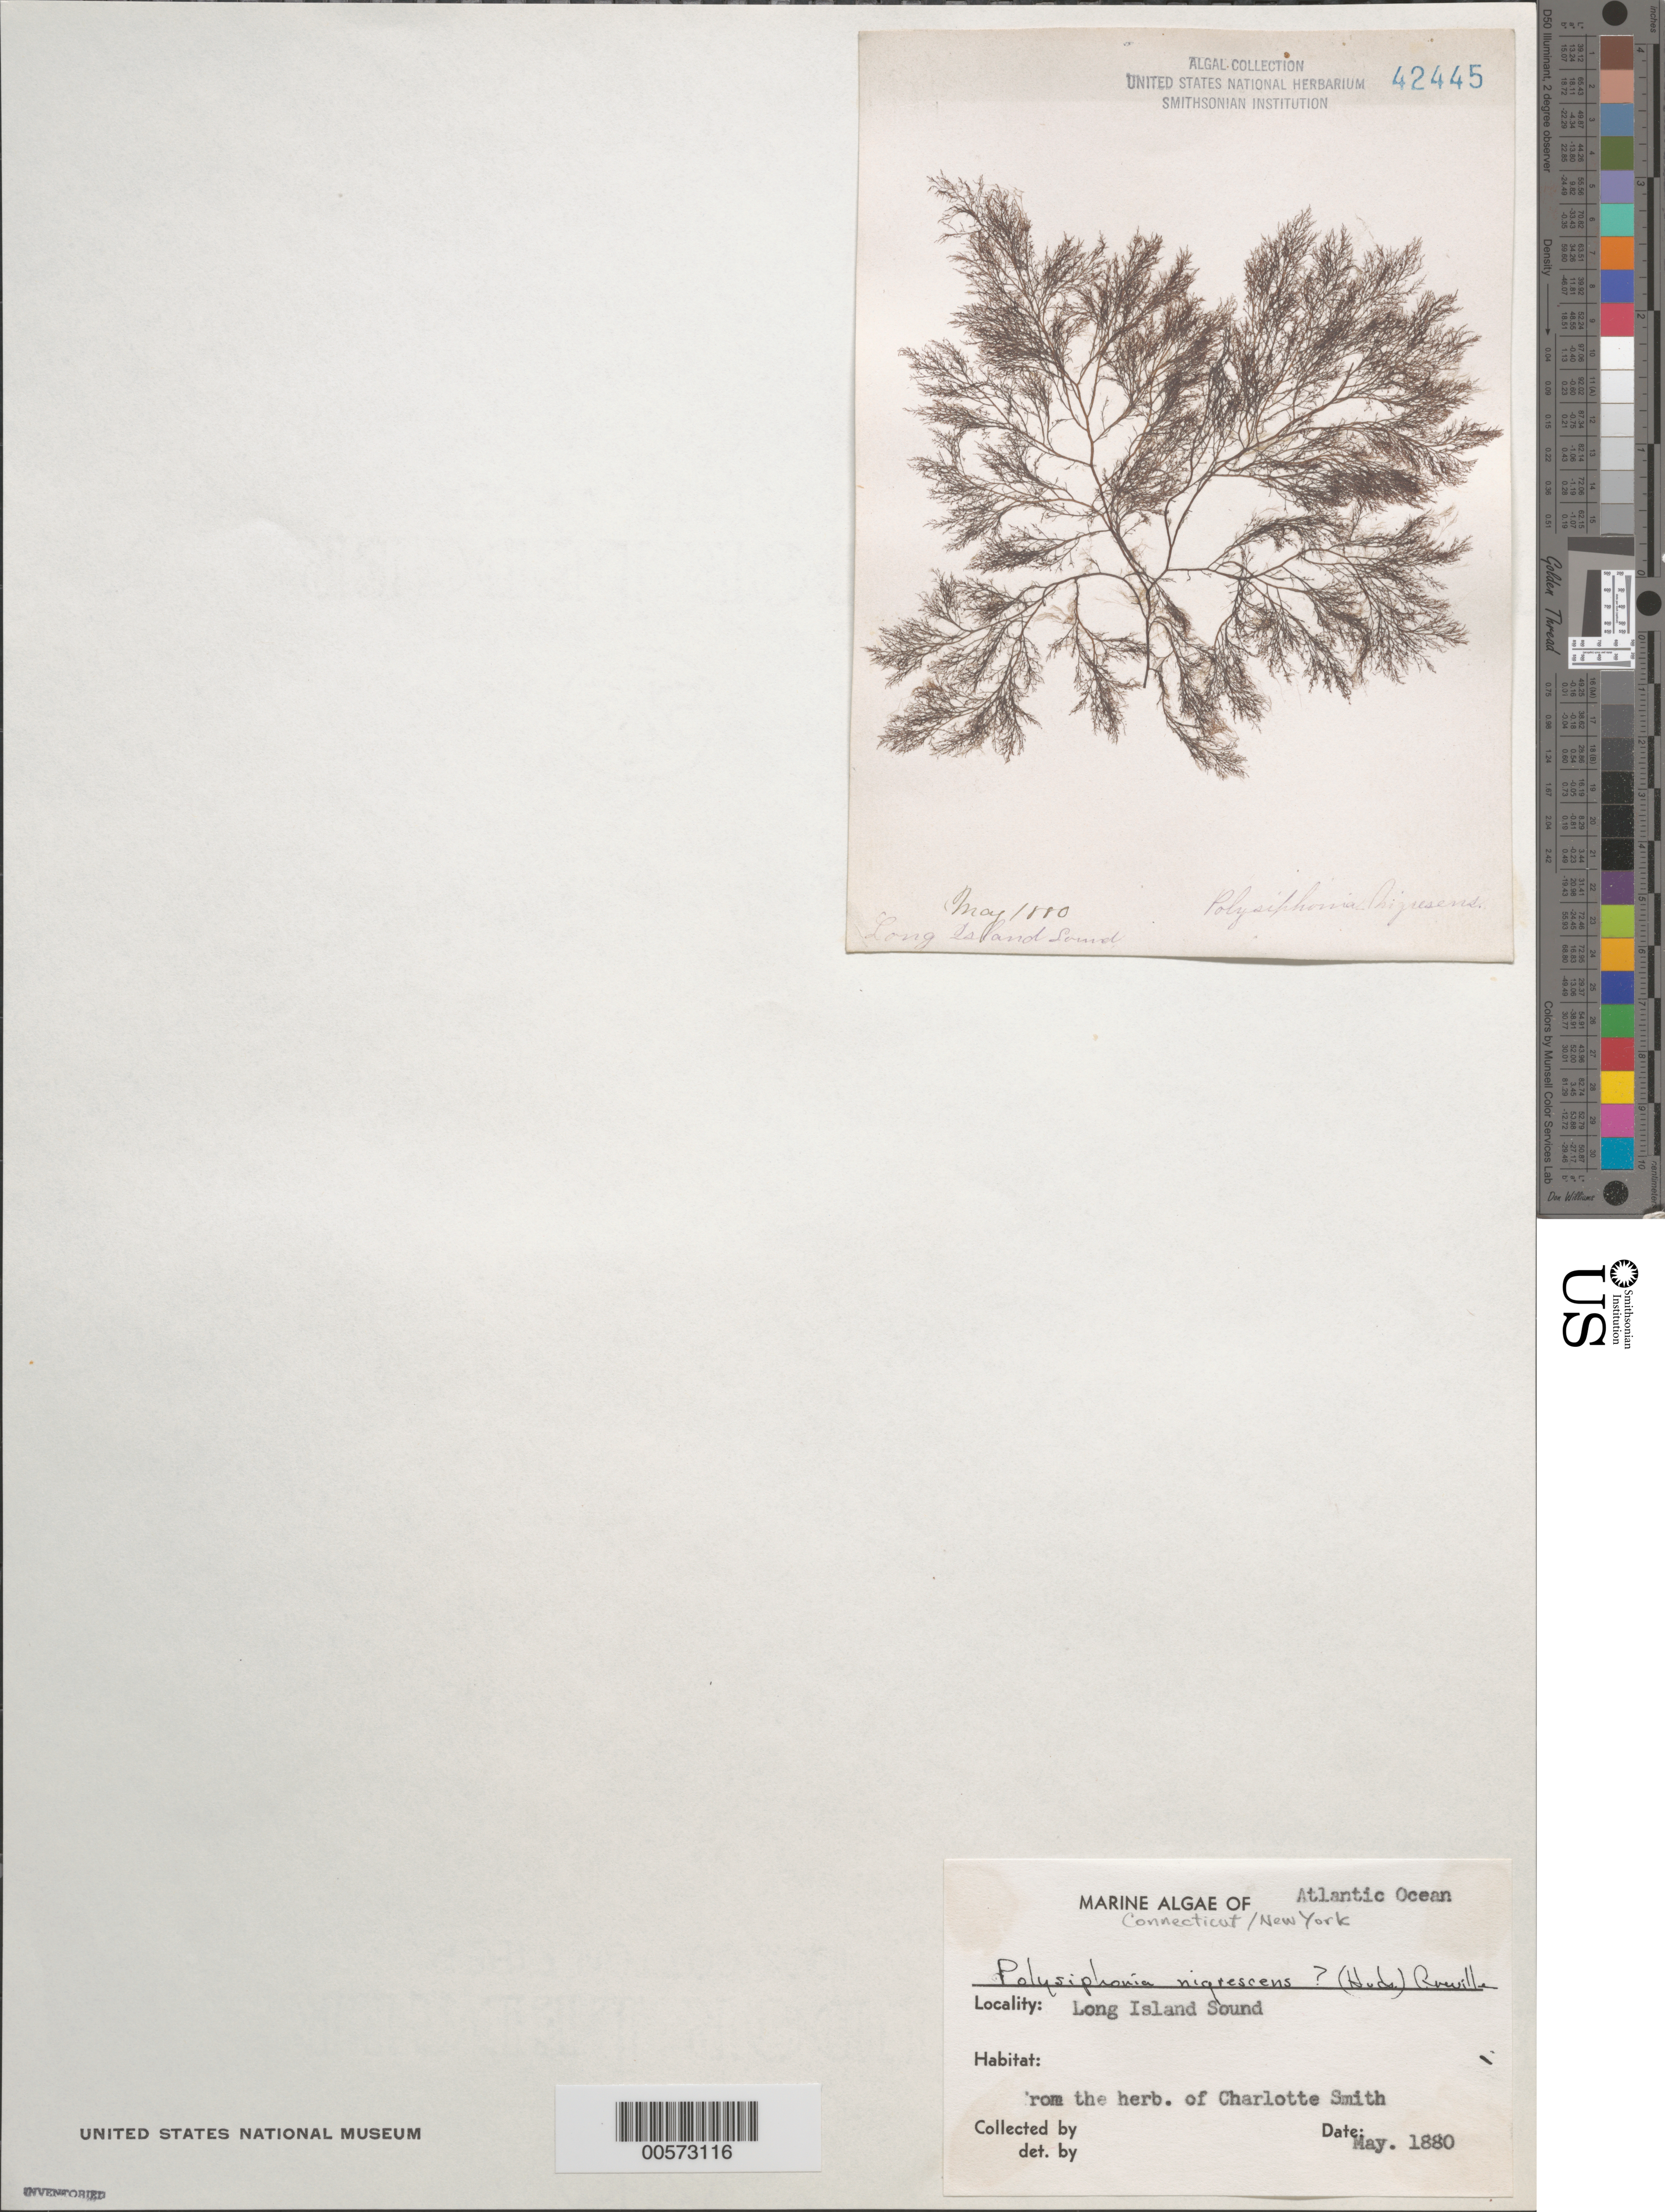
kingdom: Plantae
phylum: Rhodophyta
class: Florideophyceae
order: Ceramiales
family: Rhodomelaceae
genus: Vertebrata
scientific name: Vertebrata fucoides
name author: (Hudson) Kuntze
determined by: Algae name updating Project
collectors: Charlotte Smith (herbarium)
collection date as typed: May 1880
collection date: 1880-05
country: United States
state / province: Connecticut / New York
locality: Long Island Sound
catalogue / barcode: US 42445